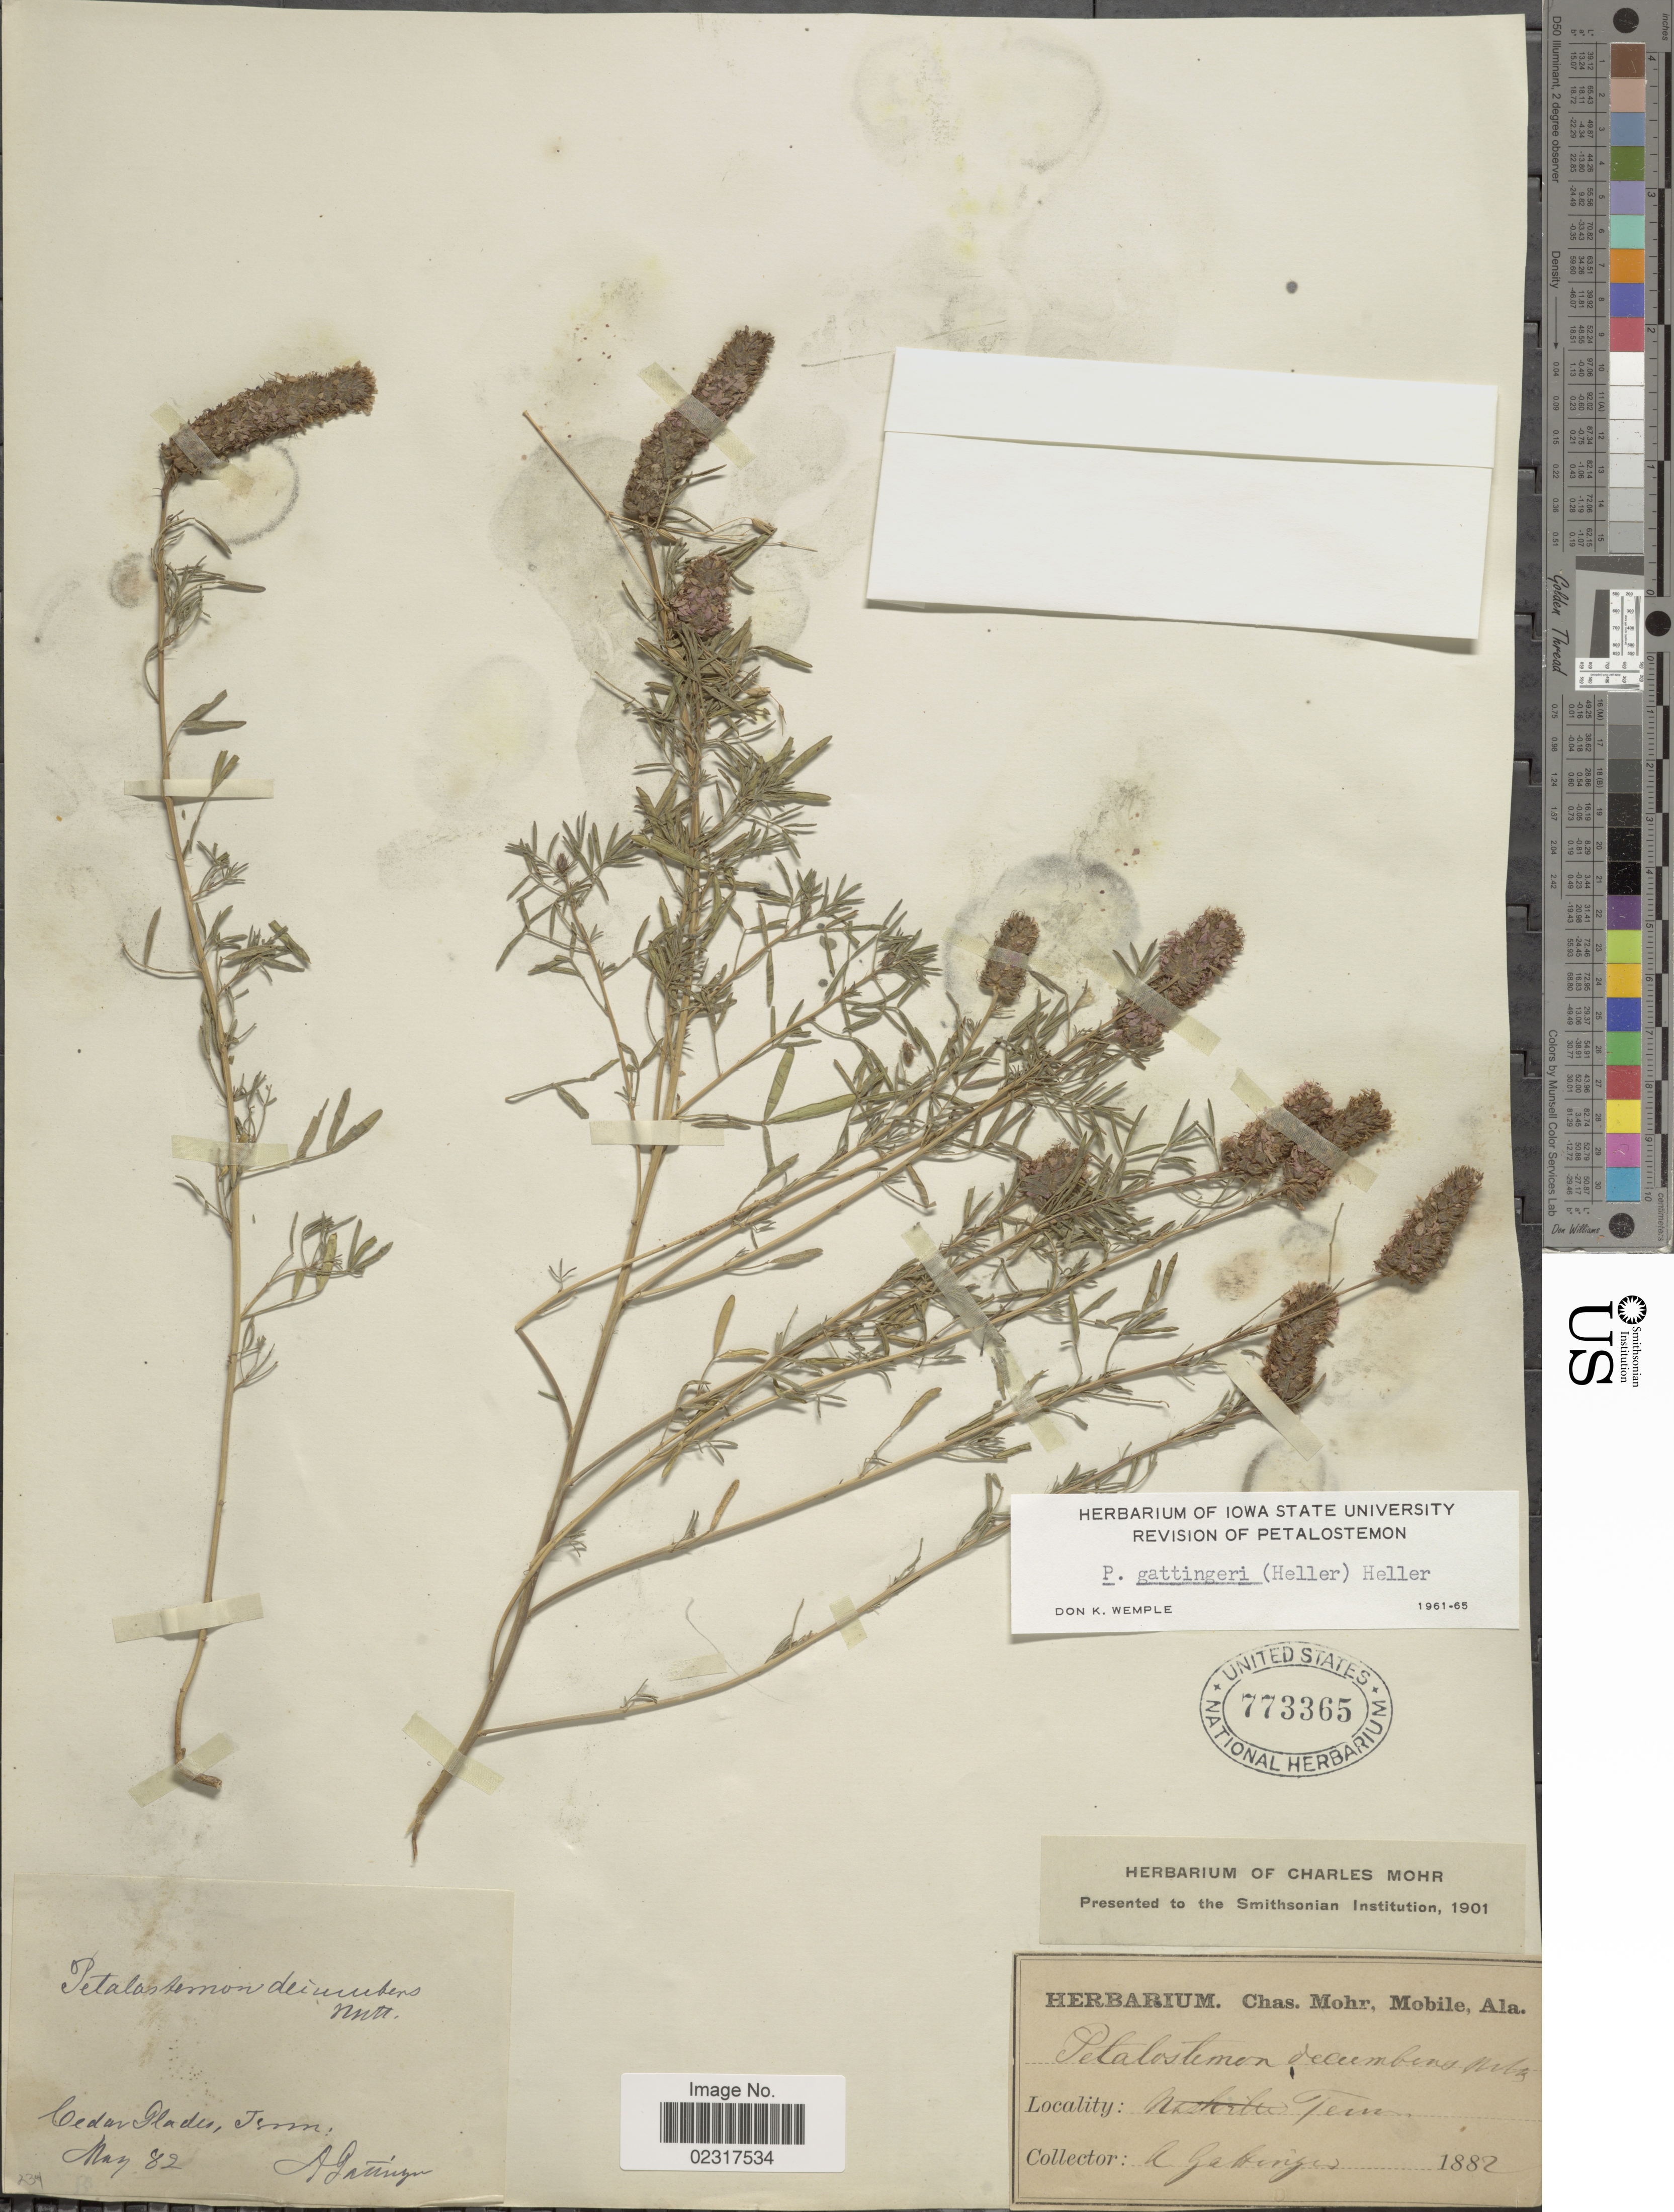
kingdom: Plantae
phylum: Tracheophyta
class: Magnoliopsida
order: Fabales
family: Fabaceae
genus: Dalea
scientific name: Dalea gattingeri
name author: (A. Heller) Barneby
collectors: A. Gattinger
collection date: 1882-05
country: United States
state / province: Tennessee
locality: Cedar Glades.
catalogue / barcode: US 773365